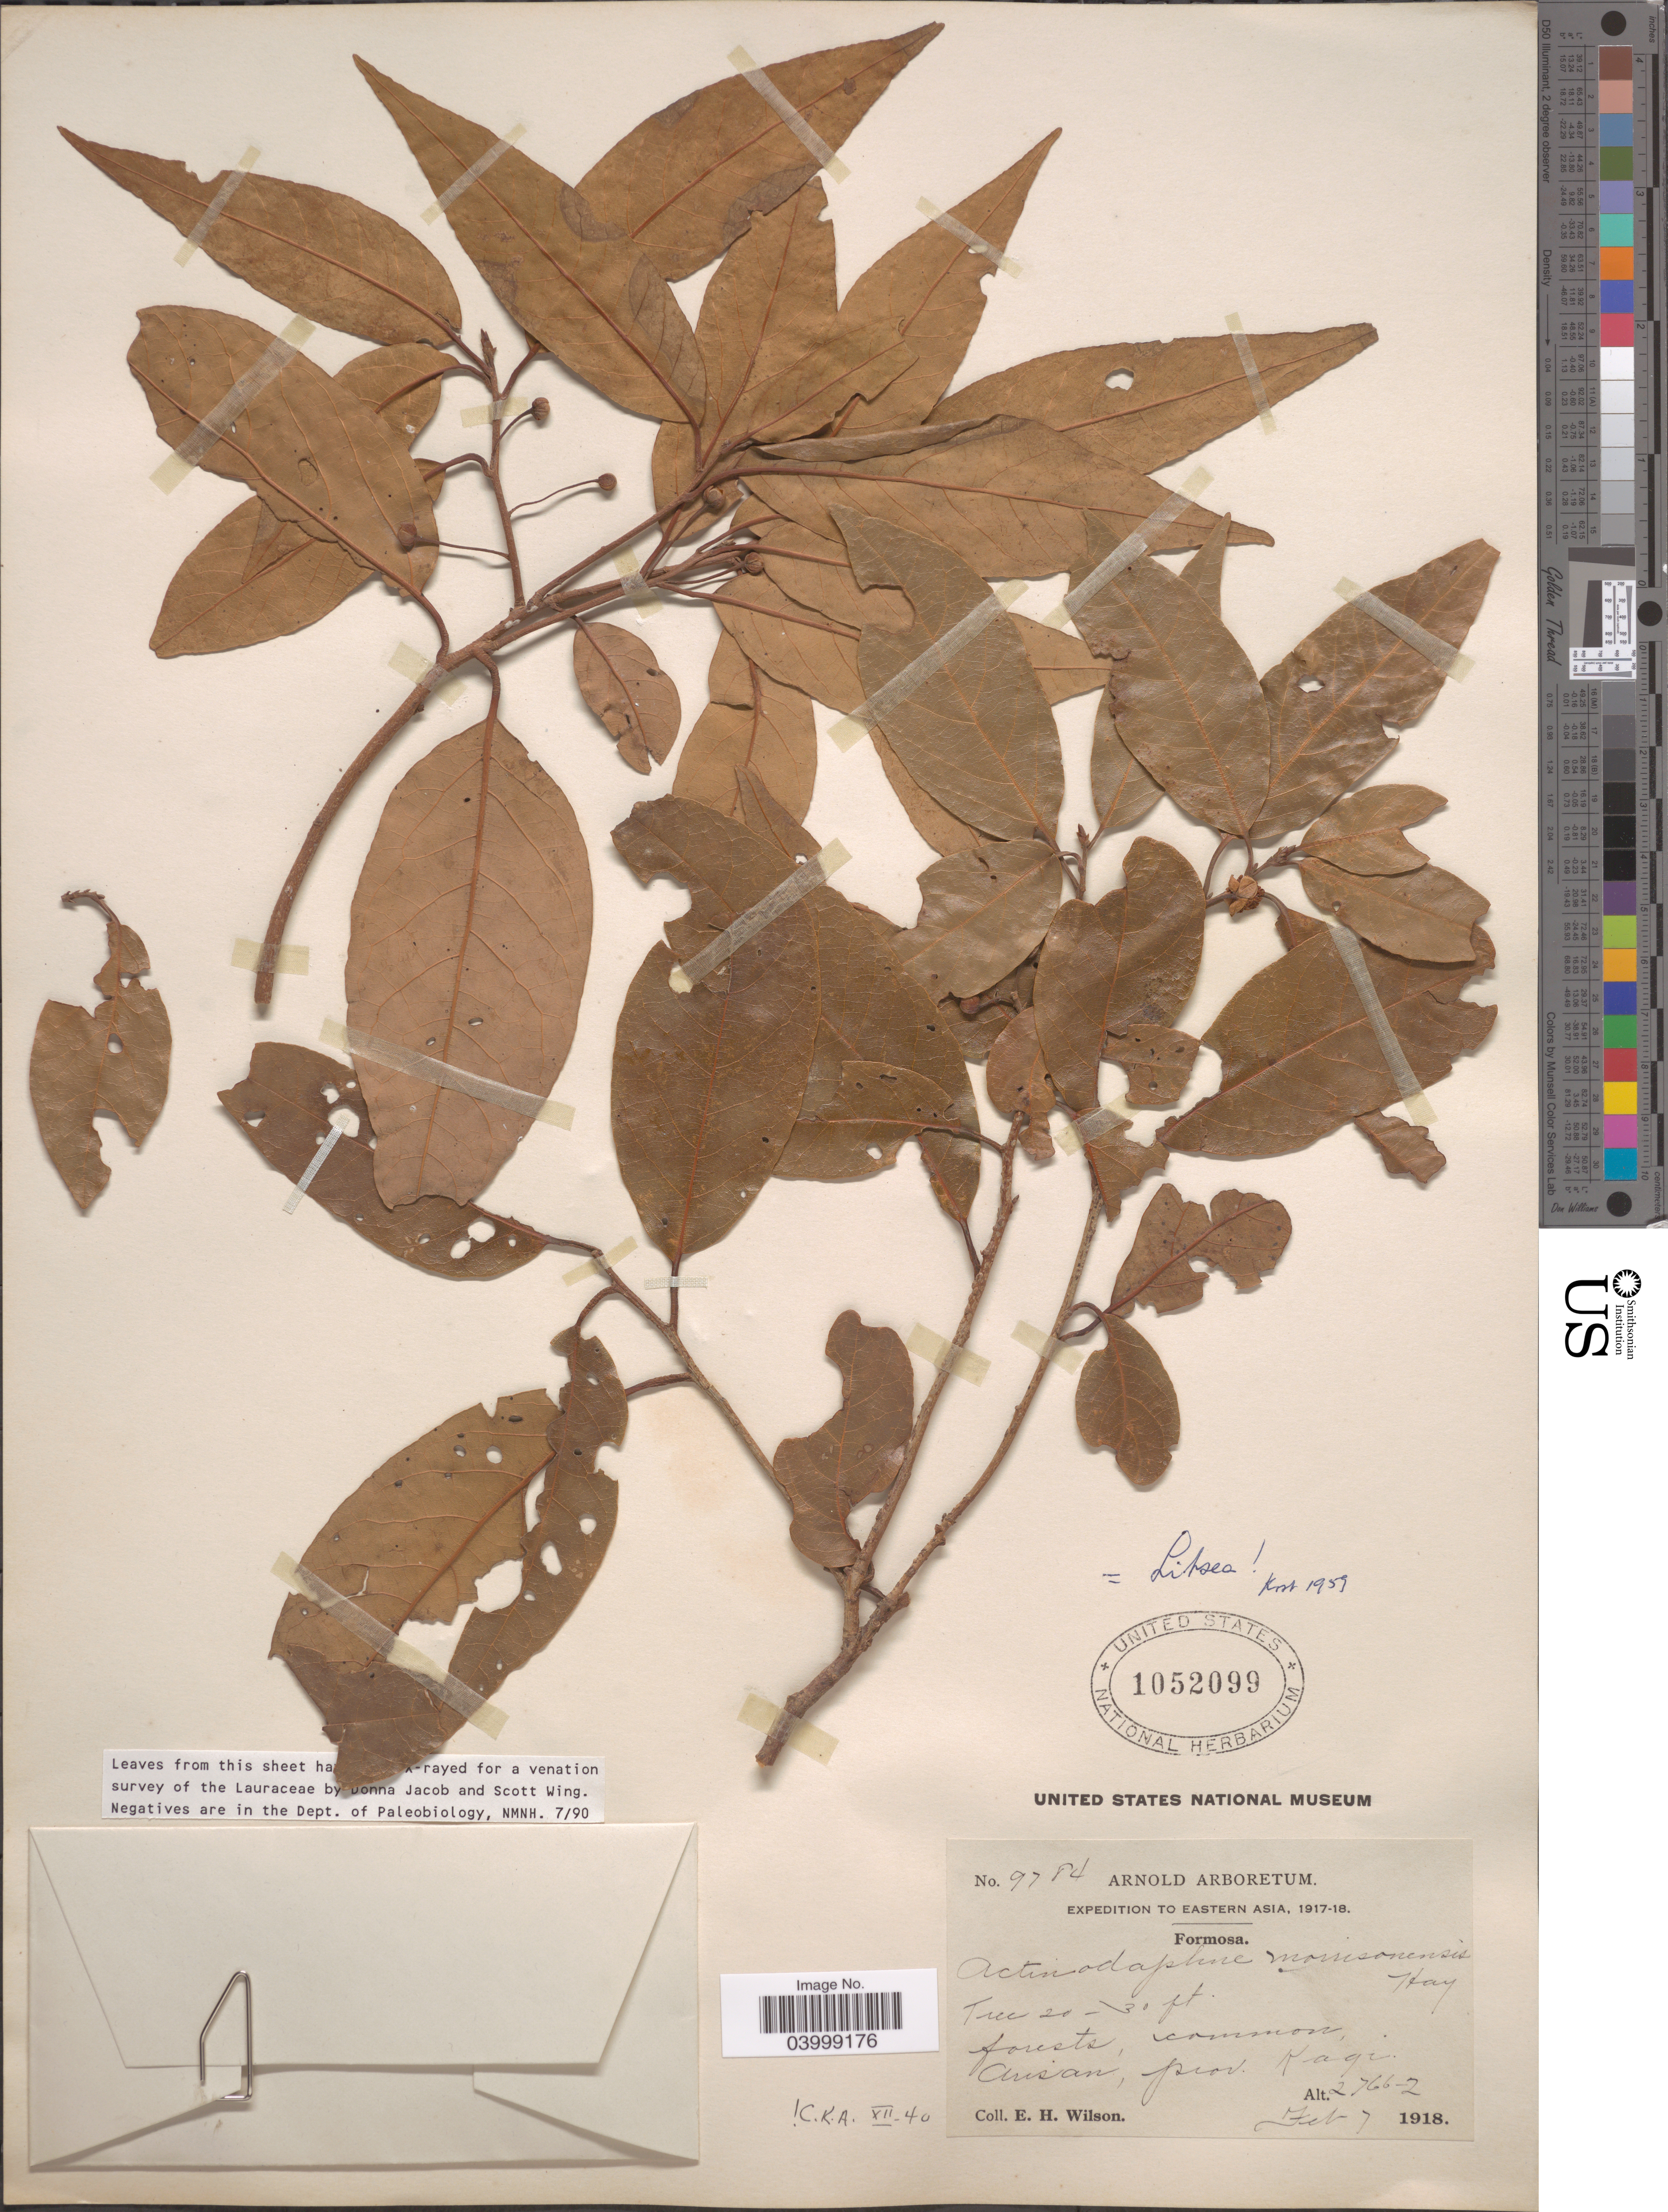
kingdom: Plantae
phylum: Tracheophyta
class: Magnoliopsida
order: Laurales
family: Lauraceae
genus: Actinodaphne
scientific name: Actinodaphne morrisonensis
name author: (Hayata) Hayata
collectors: E. Wilson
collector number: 9784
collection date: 1918-02-07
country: Taiwan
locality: Eastern Asia. Formosa. Arisan, Prov. Kagi.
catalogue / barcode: US 1052099